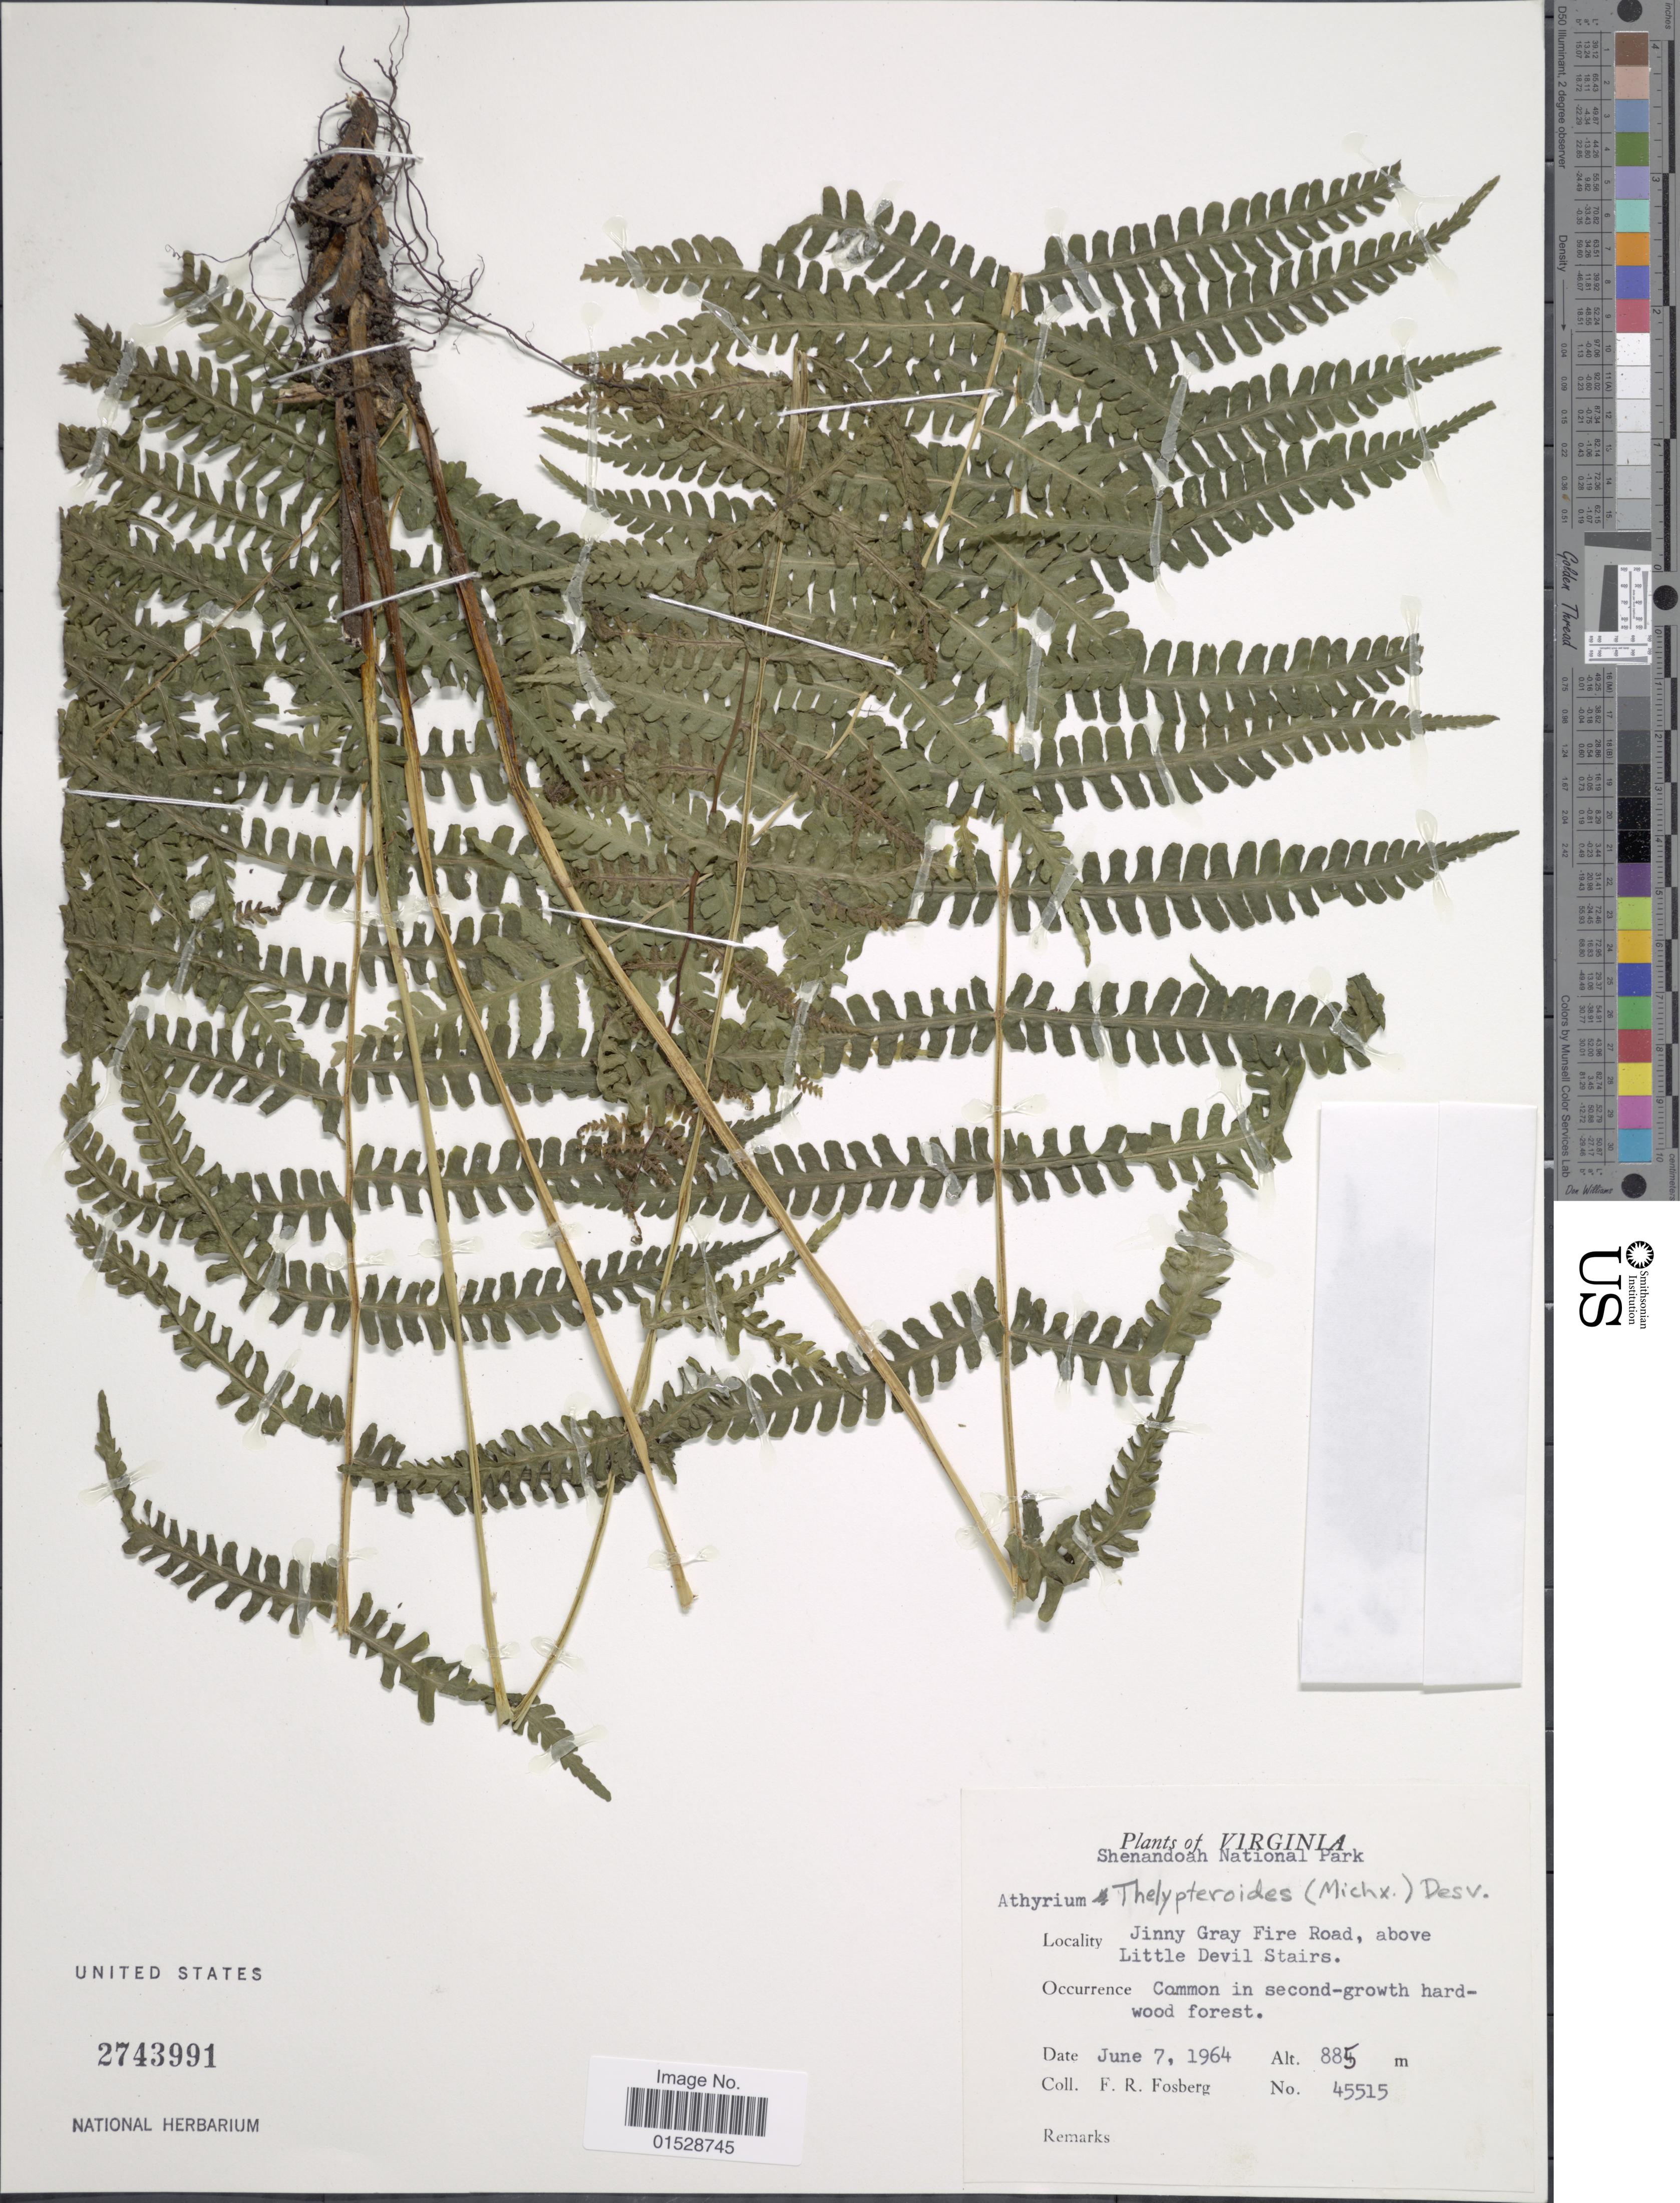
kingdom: Plantae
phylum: Tracheophyta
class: Polypodiopsida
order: Polypodiales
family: Athyriaceae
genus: Deparia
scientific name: Deparia acrostichoides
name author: (Sw.) M. Kato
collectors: F. R. Fosberg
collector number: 45515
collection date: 1964-06-07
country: United States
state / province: Virginia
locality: Shenandoah National Park, Jinny Gray Fire Road, above Little Devil Stairs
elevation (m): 885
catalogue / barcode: US 2743991